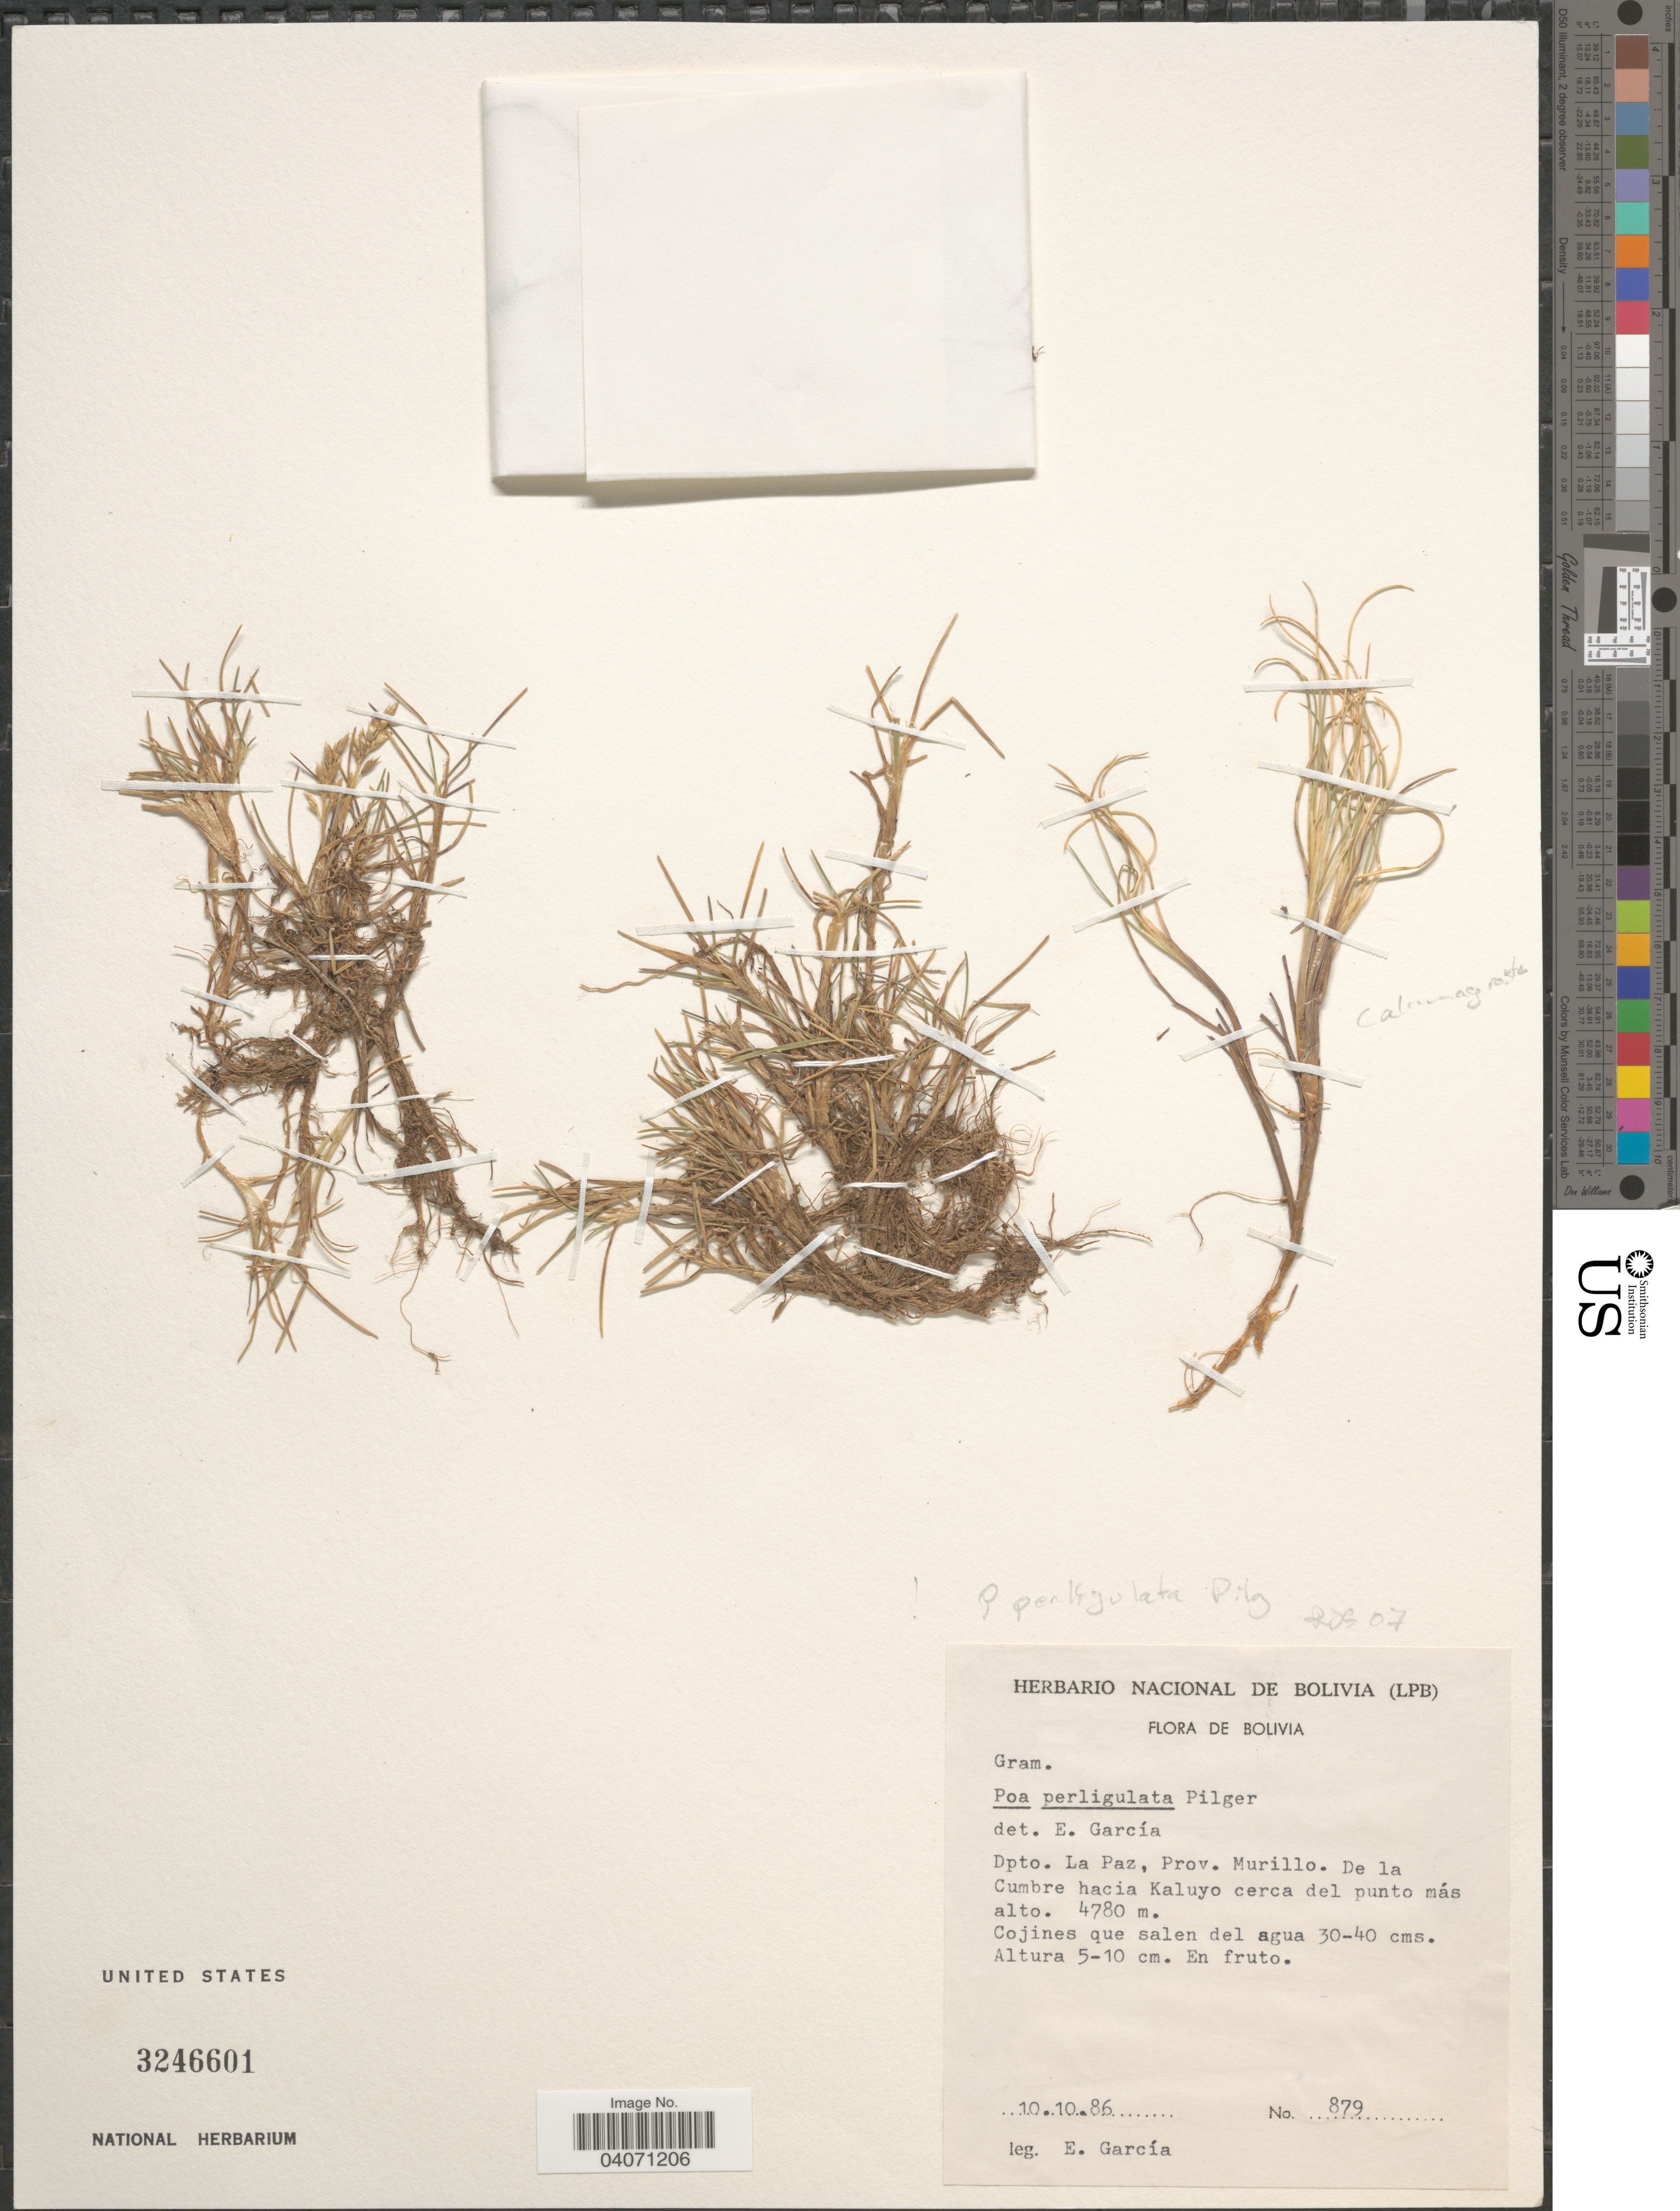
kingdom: Plantae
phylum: Tracheophyta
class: Liliopsida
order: Poales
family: Poaceae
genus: Poa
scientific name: Poa perligulata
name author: Pilg.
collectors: E. García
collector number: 879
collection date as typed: Transcribed d/m/y: 10/10/86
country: Bolivia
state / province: La Paz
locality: Dpto. La Paz, Prov. Murillo. De la Cumbre hacia Kaluyo cerca del punto más alto.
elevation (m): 4780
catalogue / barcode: US 3246601